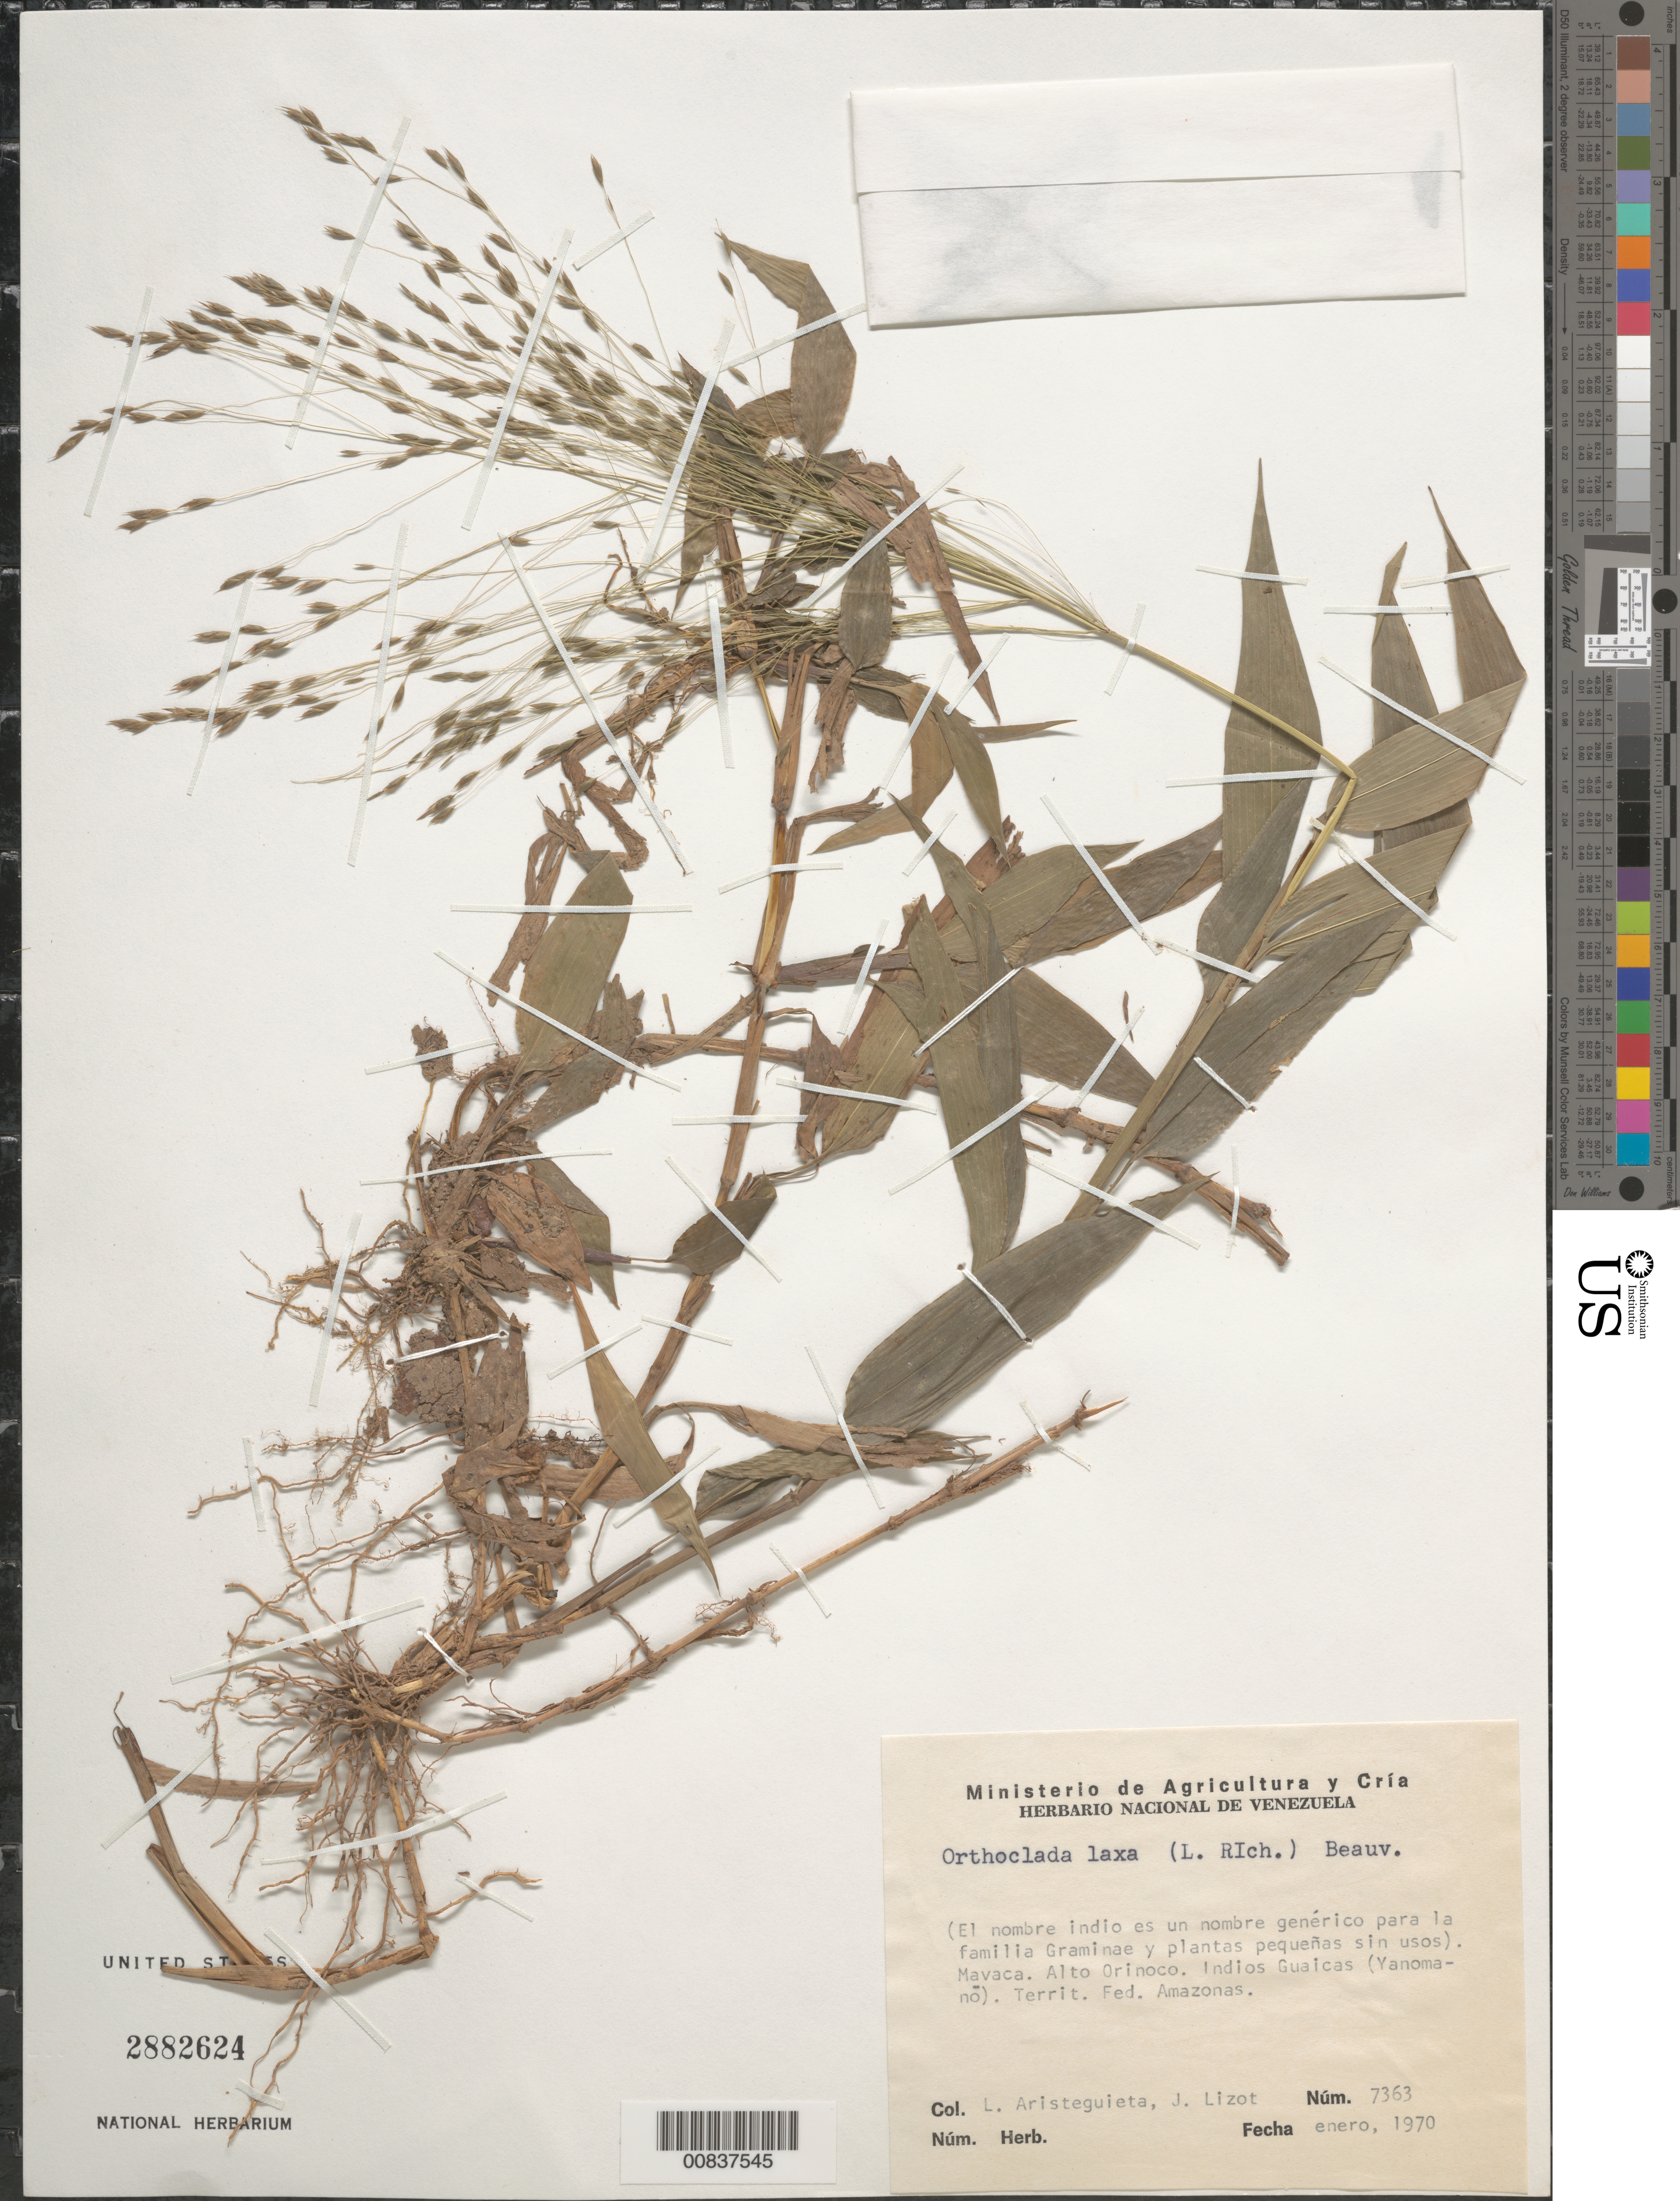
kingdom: Plantae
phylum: Tracheophyta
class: Liliopsida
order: Poales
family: Poaceae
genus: Orthoclada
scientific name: Orthoclada laxa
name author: P. Beauv.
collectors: L. Aristeguieta & J. Lizot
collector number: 7363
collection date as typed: Jan-70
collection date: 1970-01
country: Venezuela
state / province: Amazonas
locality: Mavaca, Alto Orinoco, Indios Guaicas (Yanomanö)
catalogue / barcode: US 2882624